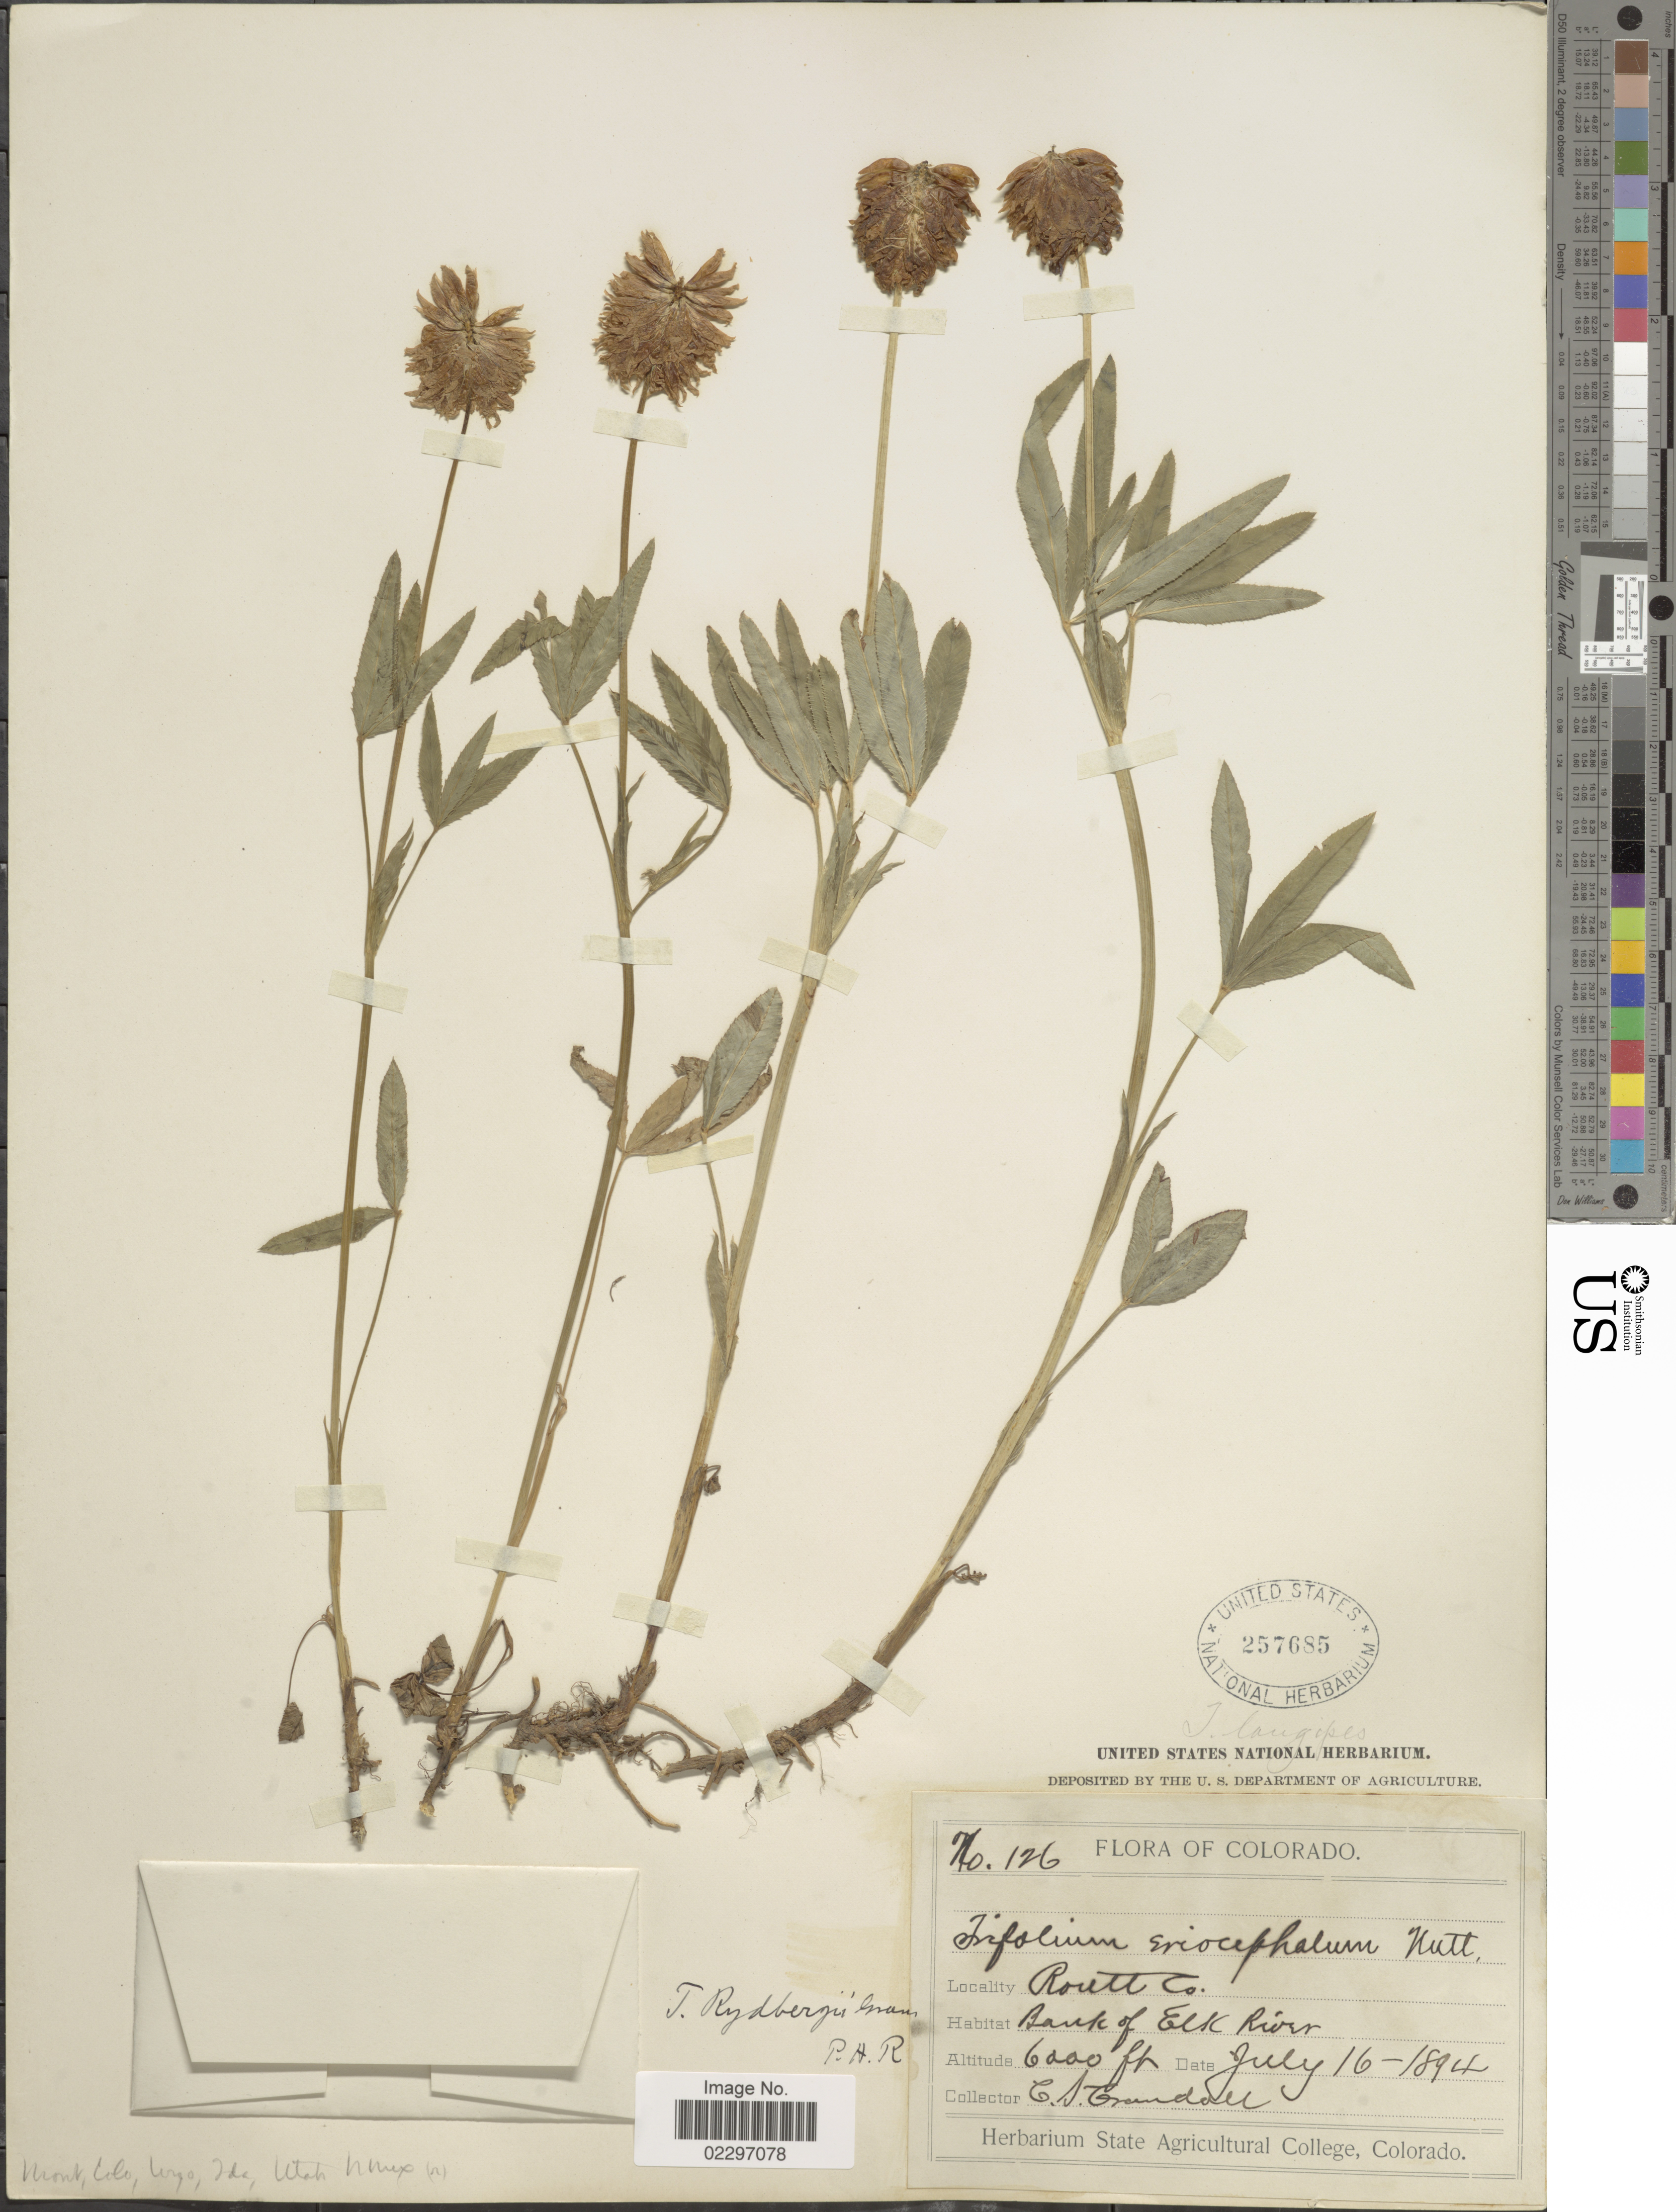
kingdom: Plantae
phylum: Tracheophyta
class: Magnoliopsida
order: Fabales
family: Fabaceae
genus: Trifolium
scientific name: Trifolium longipes subsp. reflexum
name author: (A. Nelson) J.M. Gillet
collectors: C. Crandall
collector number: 126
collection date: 1894-07-16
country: United States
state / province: Colorado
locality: Routt Co. Bank of Elk River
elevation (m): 1829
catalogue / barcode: US 257685